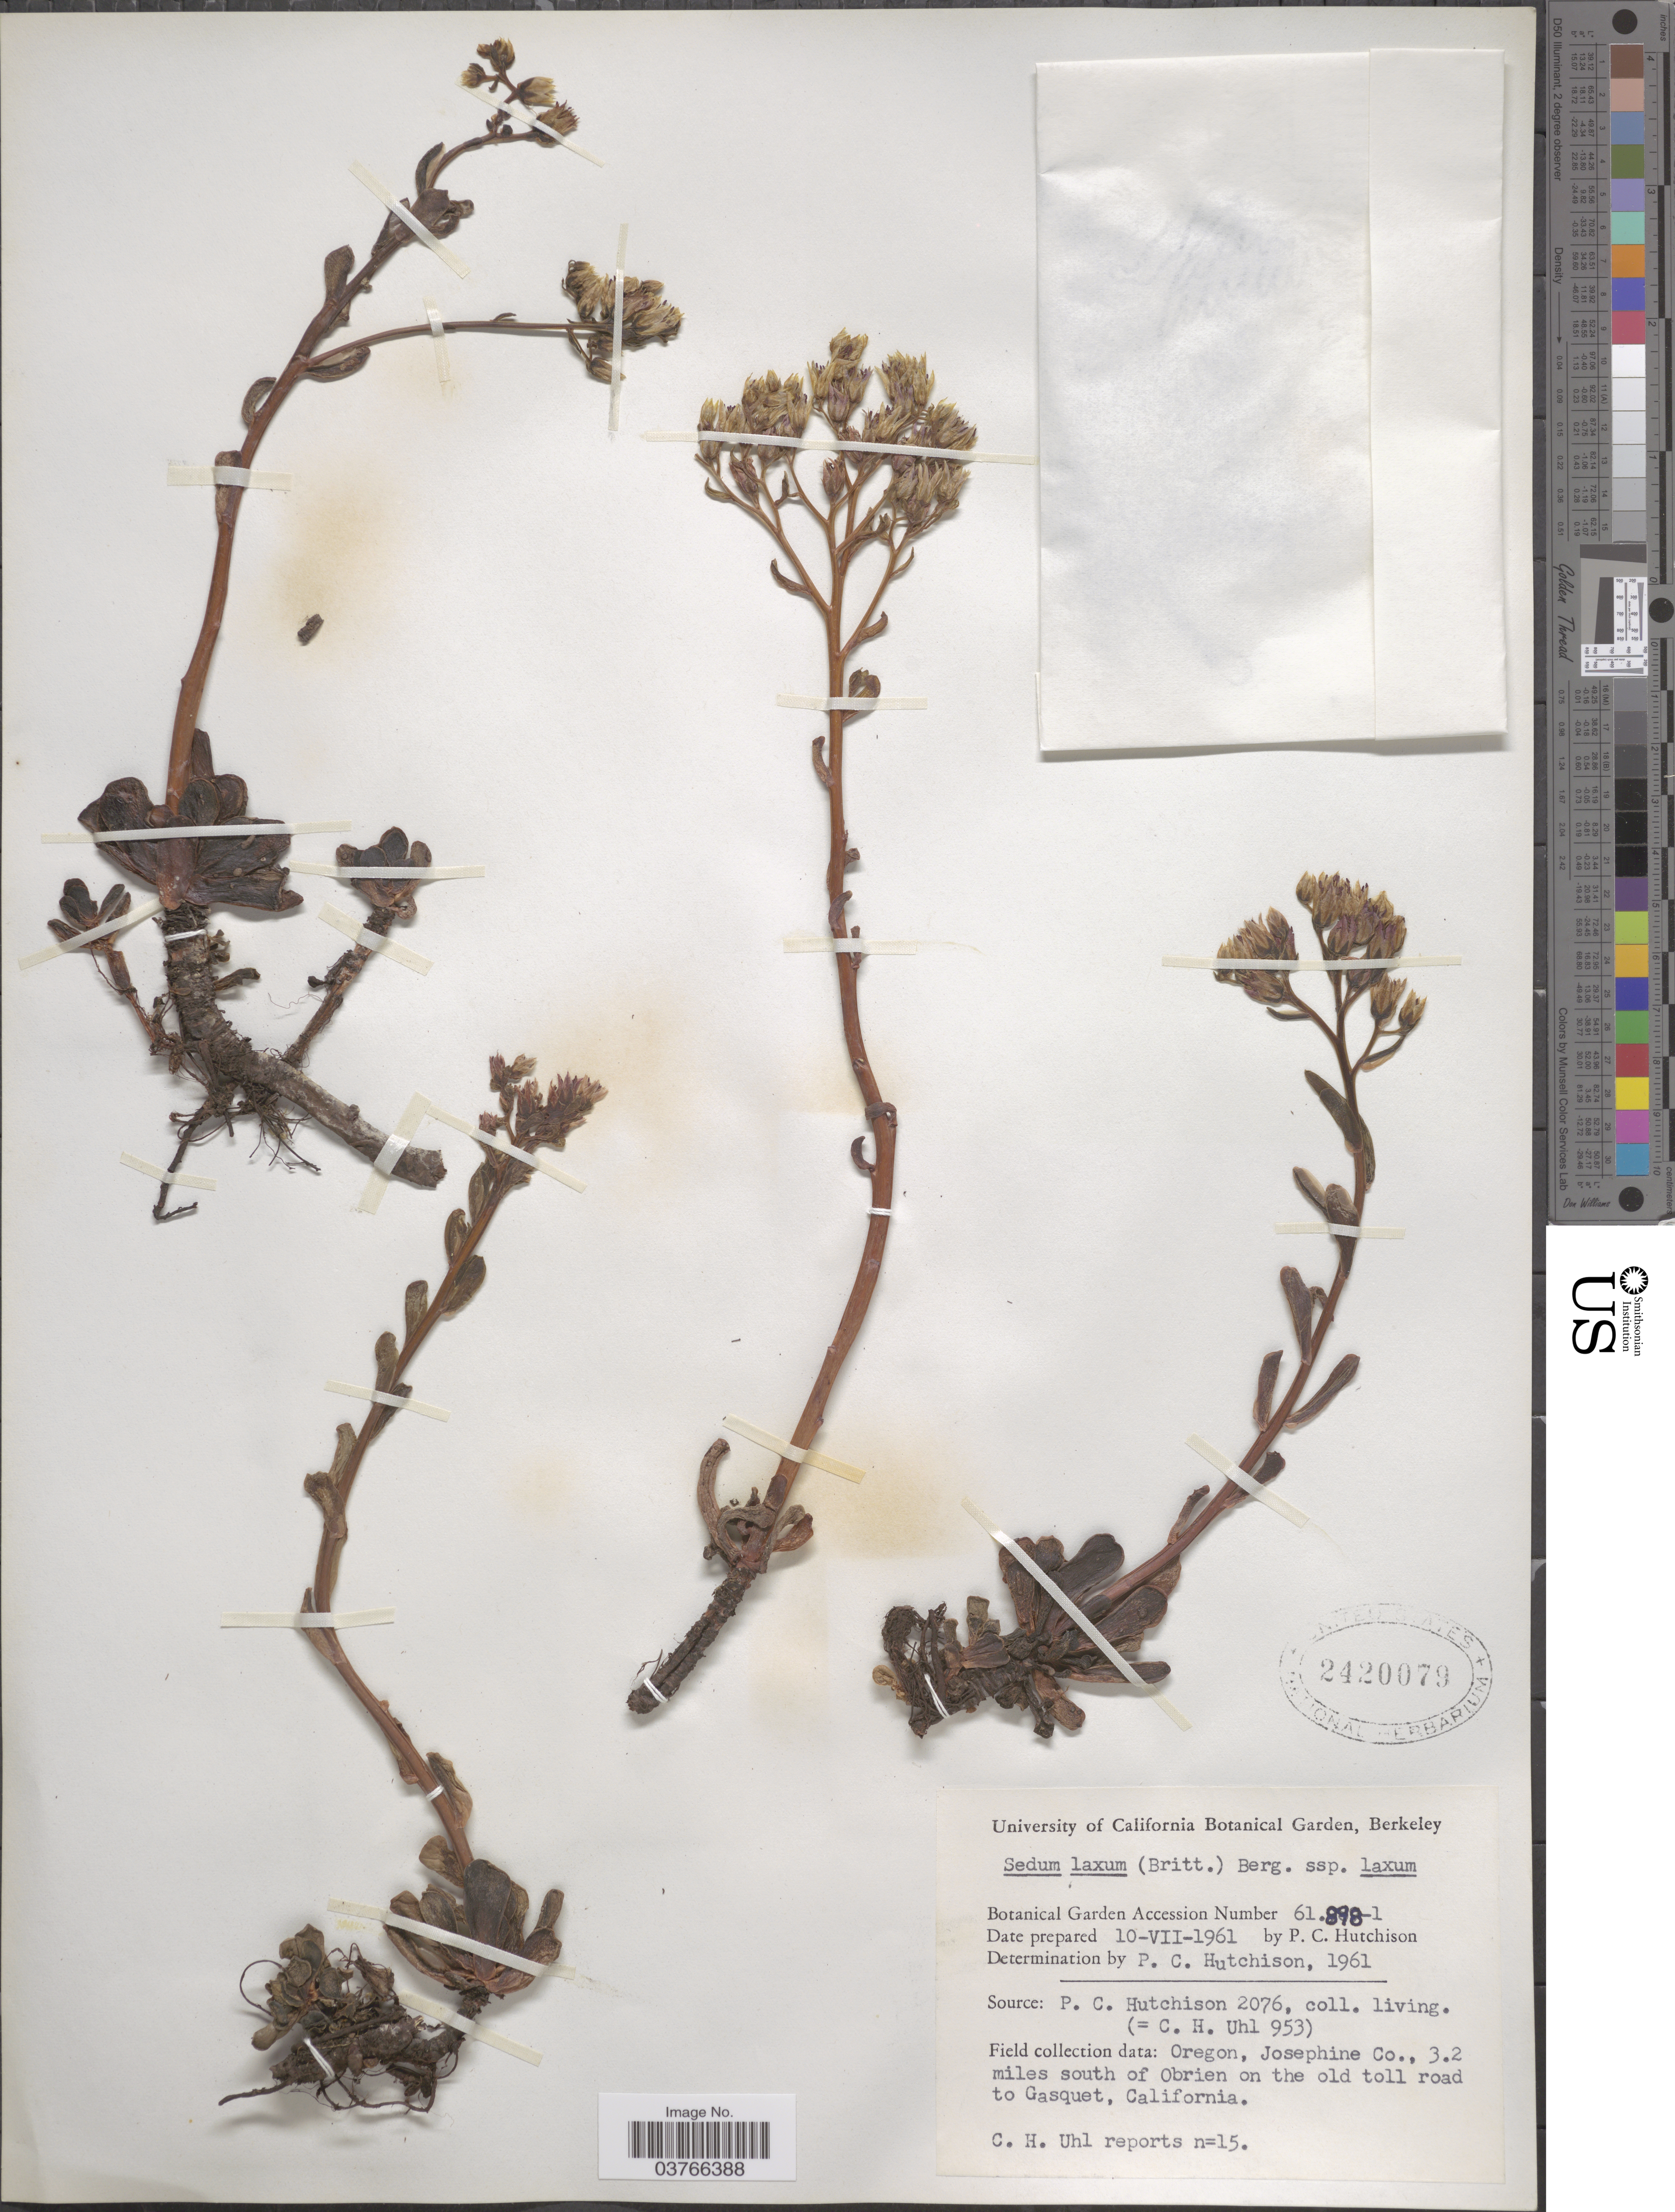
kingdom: Plantae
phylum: Tracheophyta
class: Magnoliopsida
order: Saxifragales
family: Crassulaceae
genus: Sedum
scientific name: Sedum laxum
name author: (Britton) A. Berger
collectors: P. C. Hutchison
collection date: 1961-07-10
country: United States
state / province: California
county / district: Alameda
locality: University of California Botanical Garden, Berkeley.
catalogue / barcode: US 2420079